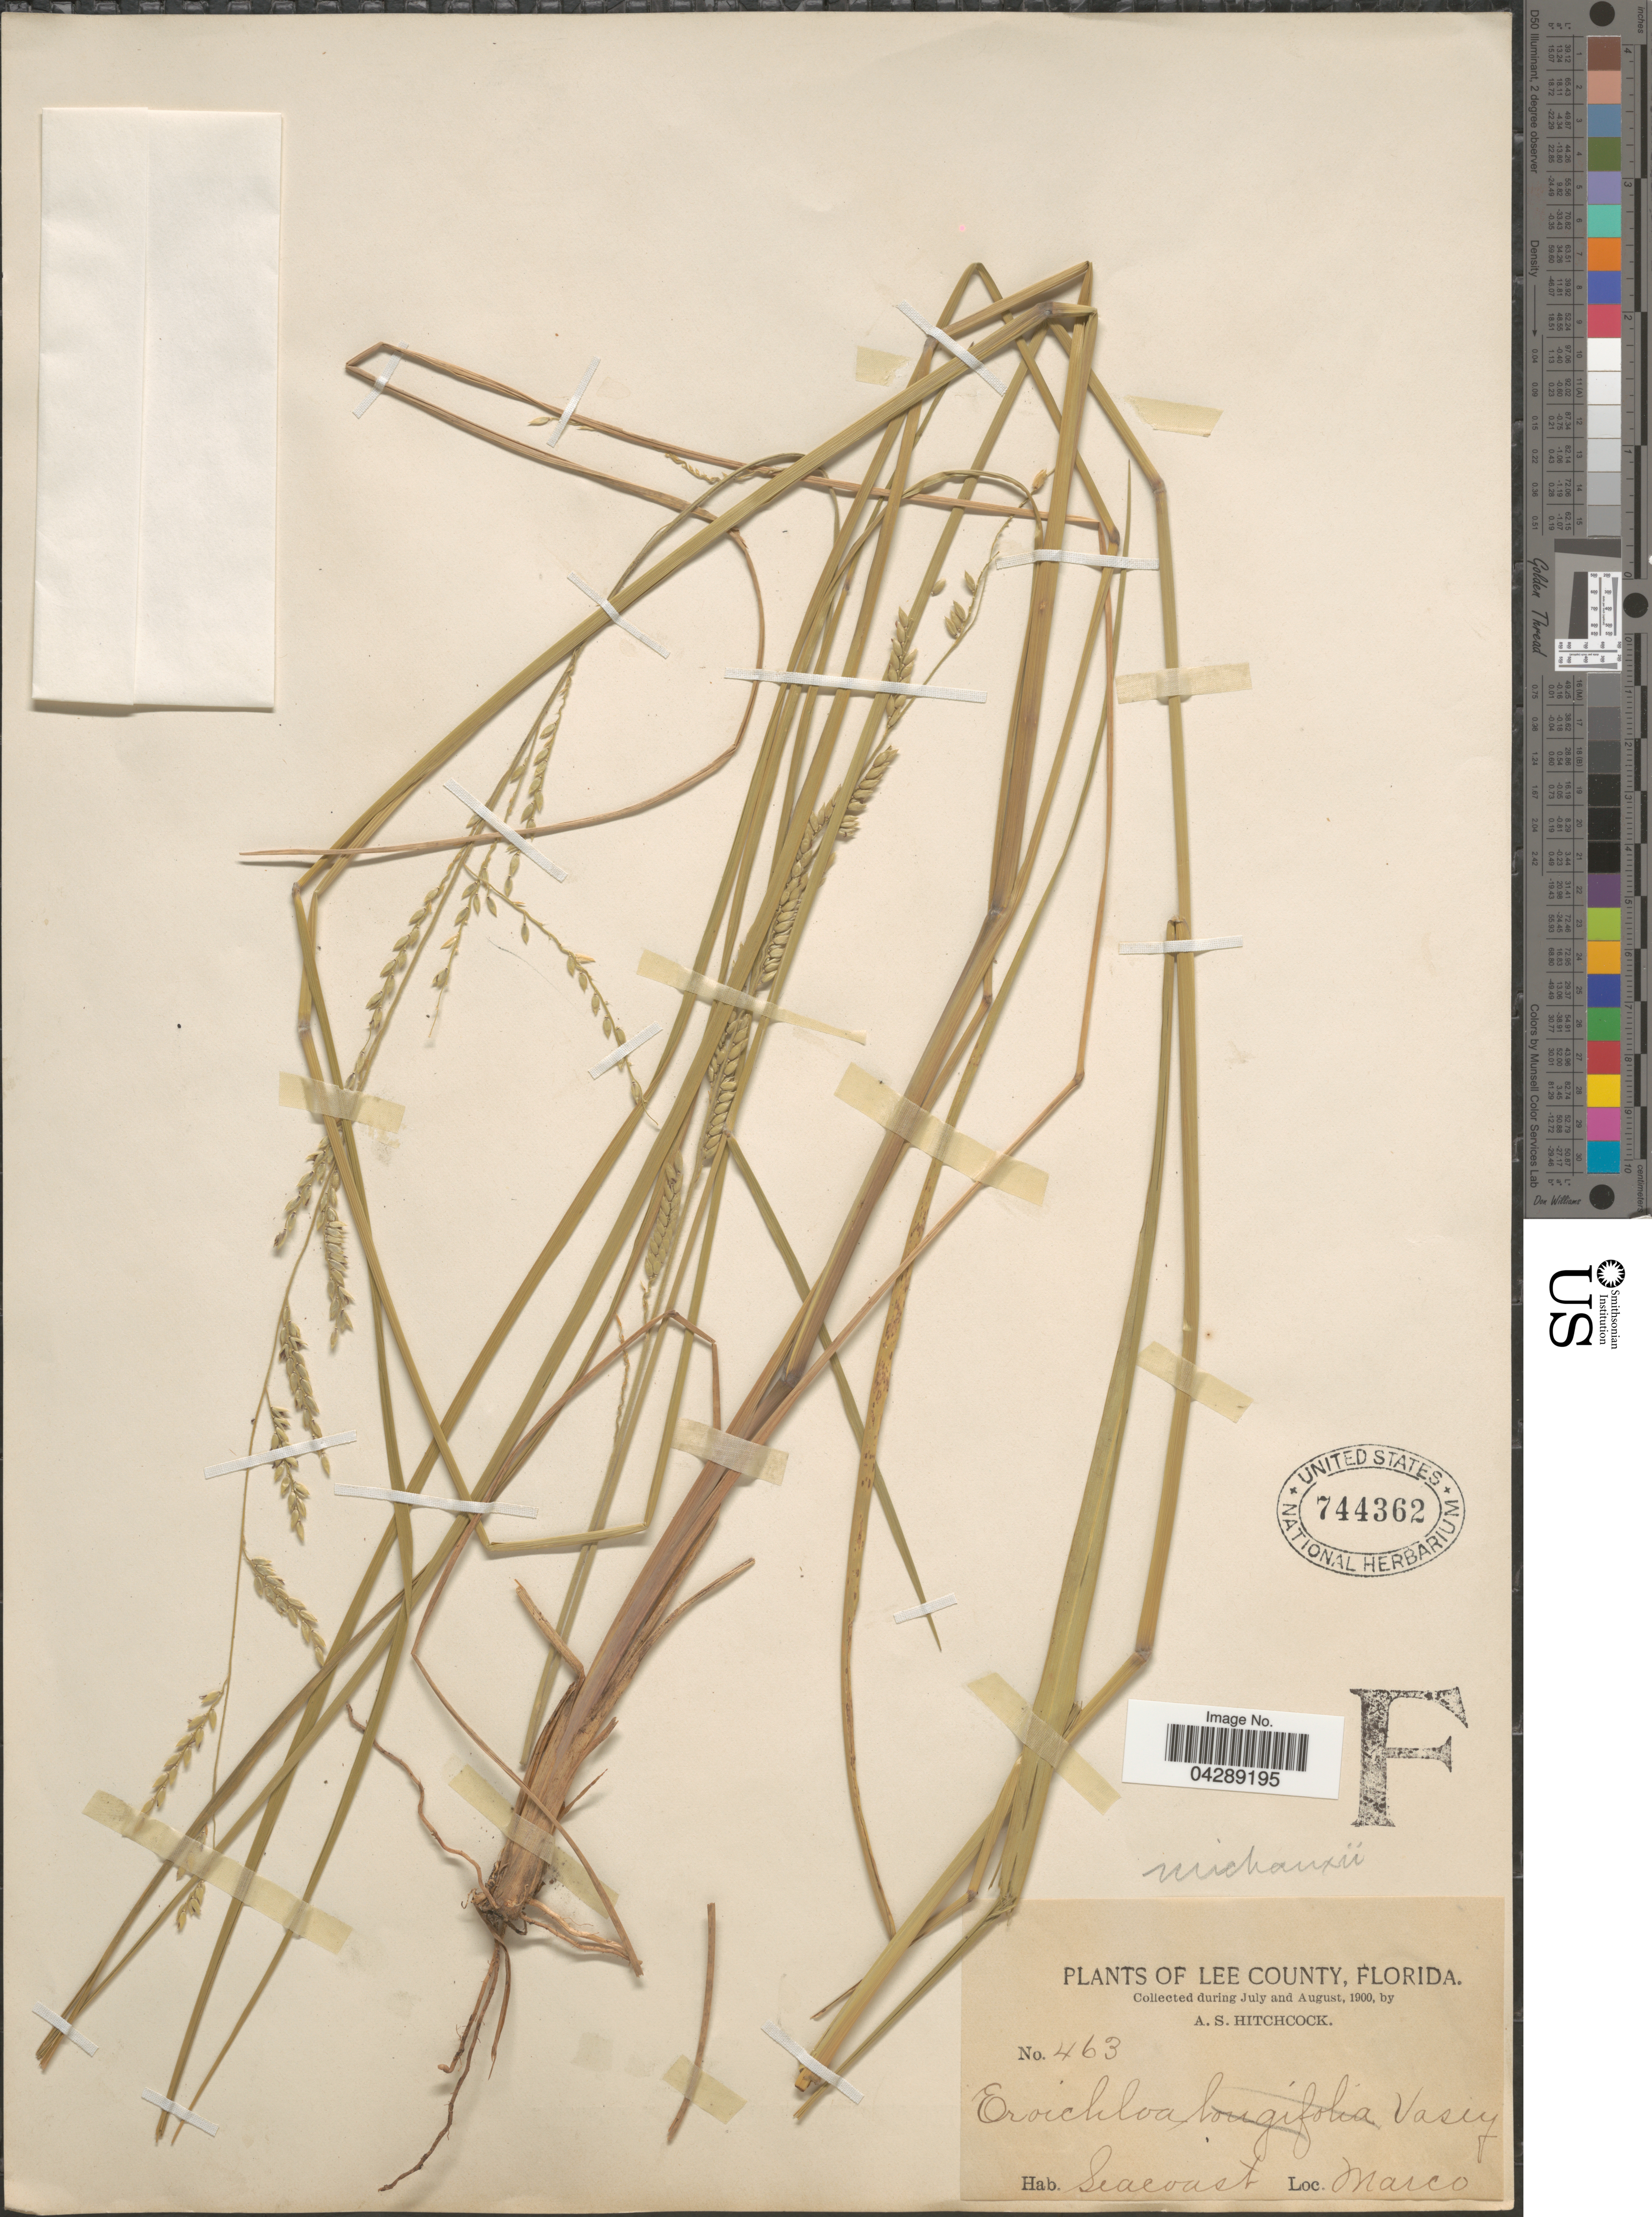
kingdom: Plantae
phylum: Tracheophyta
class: Liliopsida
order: Poales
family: Poaceae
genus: Eriochloa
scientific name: Eriochloa michauxii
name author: (Poir.) Hitchc.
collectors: A. S. Hitchcock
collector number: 463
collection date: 1900-07/1900-08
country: United States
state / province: Florida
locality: Lee County. Seacoast. Marco.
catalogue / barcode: US 744362